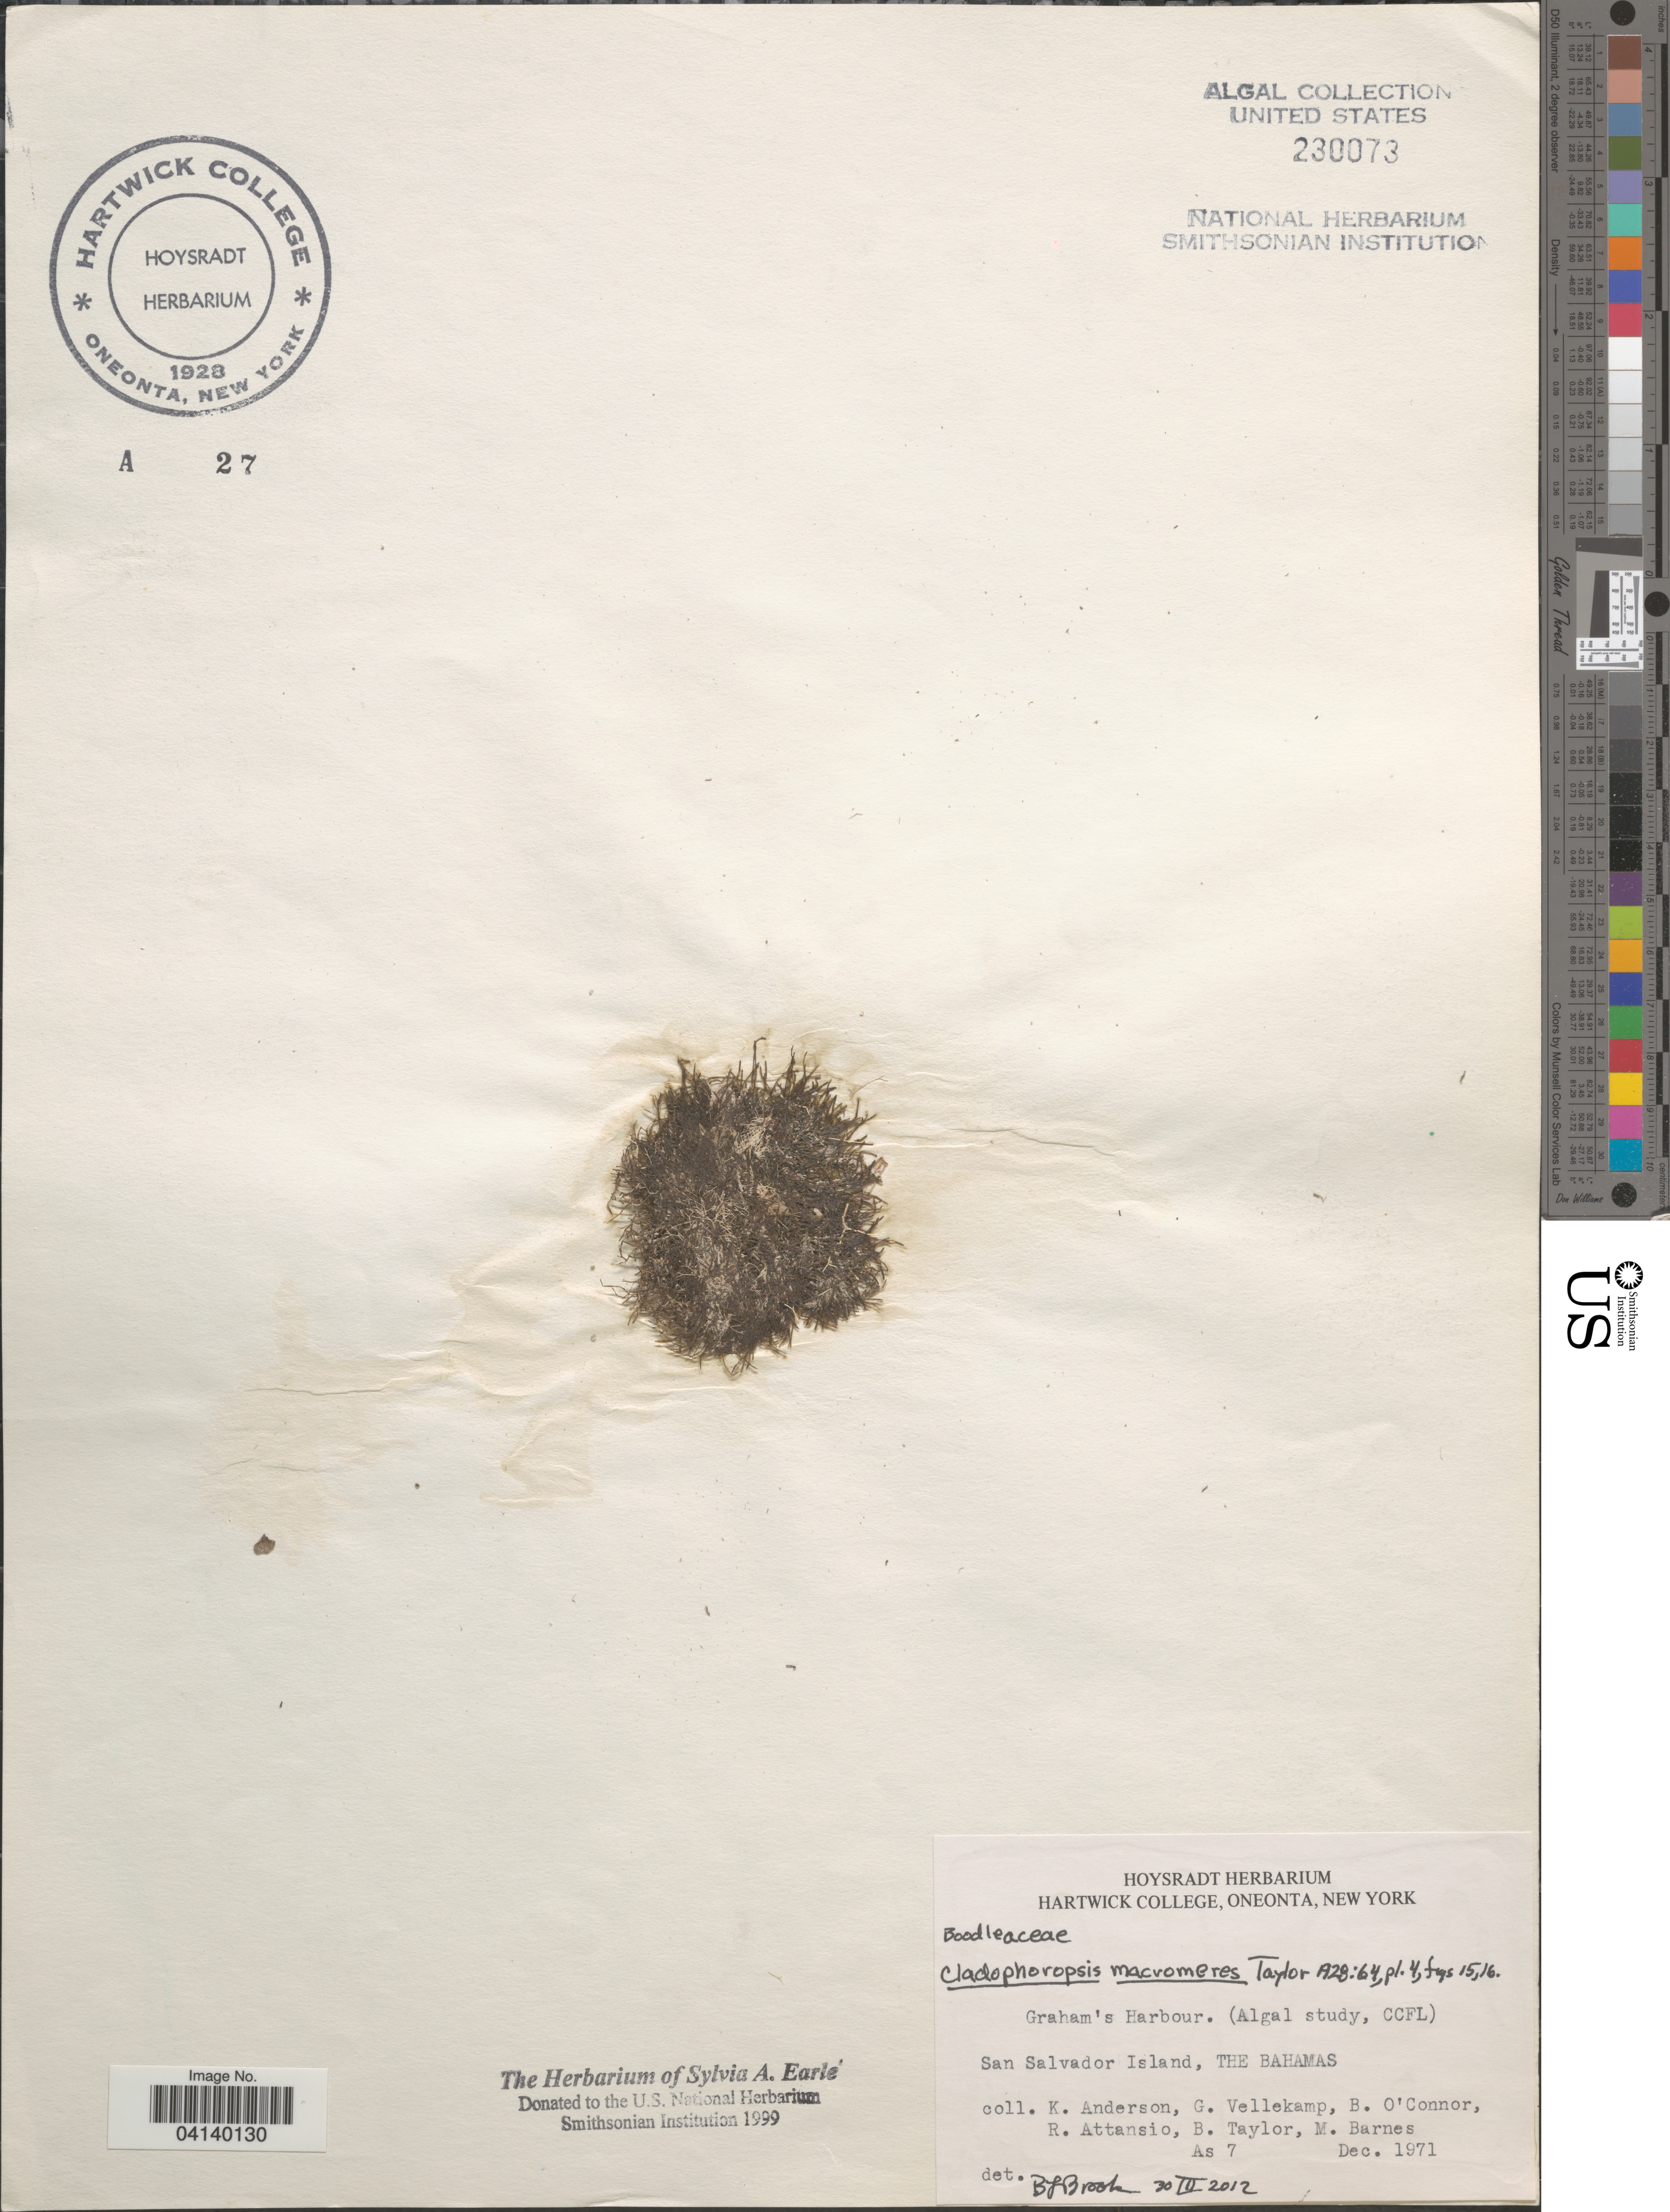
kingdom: Plantae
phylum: Chlorophyta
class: Ulvophyceae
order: Siphonocladales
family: Boodleaceae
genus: Cladophoropsis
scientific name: Cladophoropsis macromeres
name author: W.R. Taylor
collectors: K. Anderson, G. Vellekamp, B. O'Connor, R. Attanasio & et al.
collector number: As7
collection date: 1971-12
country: Bahamas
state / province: San Salvador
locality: Graham's Harbour. (Algal study, CCFL).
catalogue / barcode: US 230073